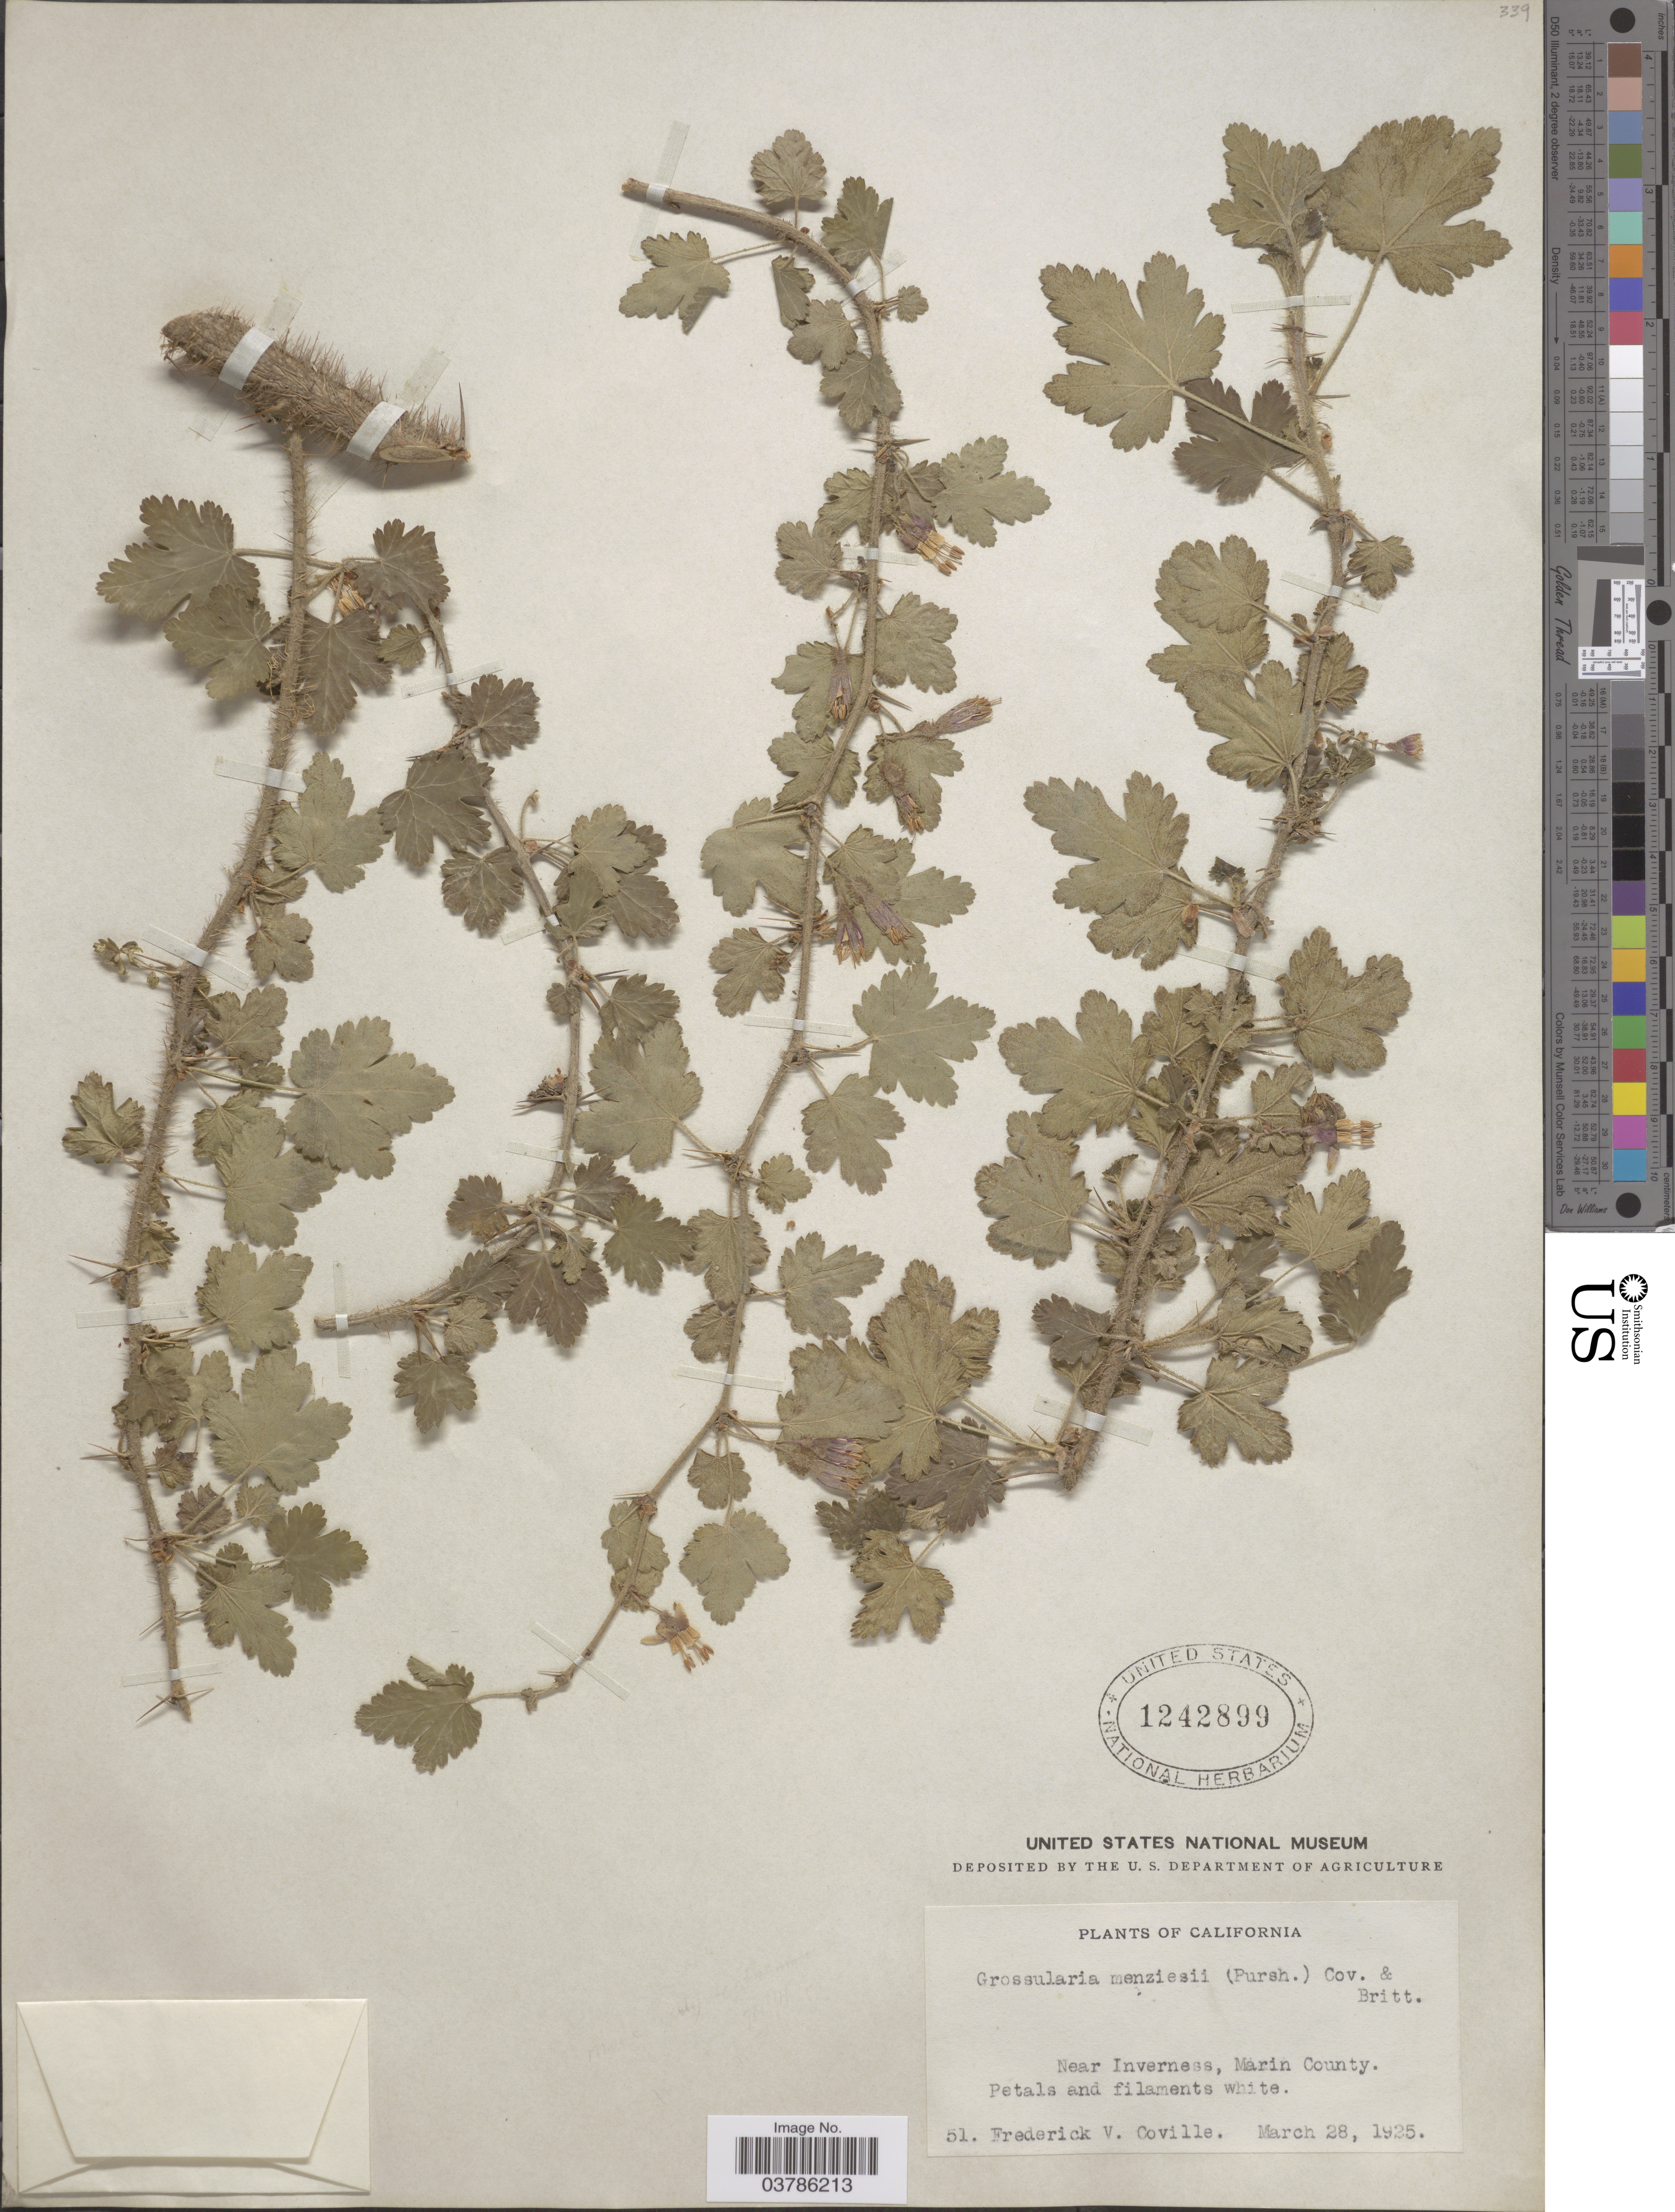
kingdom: Plantae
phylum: Tracheophyta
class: Magnoliopsida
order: Saxifragales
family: Grossulariaceae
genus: Ribes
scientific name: Ribes menziesii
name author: Pursh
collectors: F. V. Coville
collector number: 51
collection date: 1925-03-28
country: United States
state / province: California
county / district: Marin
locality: Near Inverness, Marin County.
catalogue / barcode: US 1242899